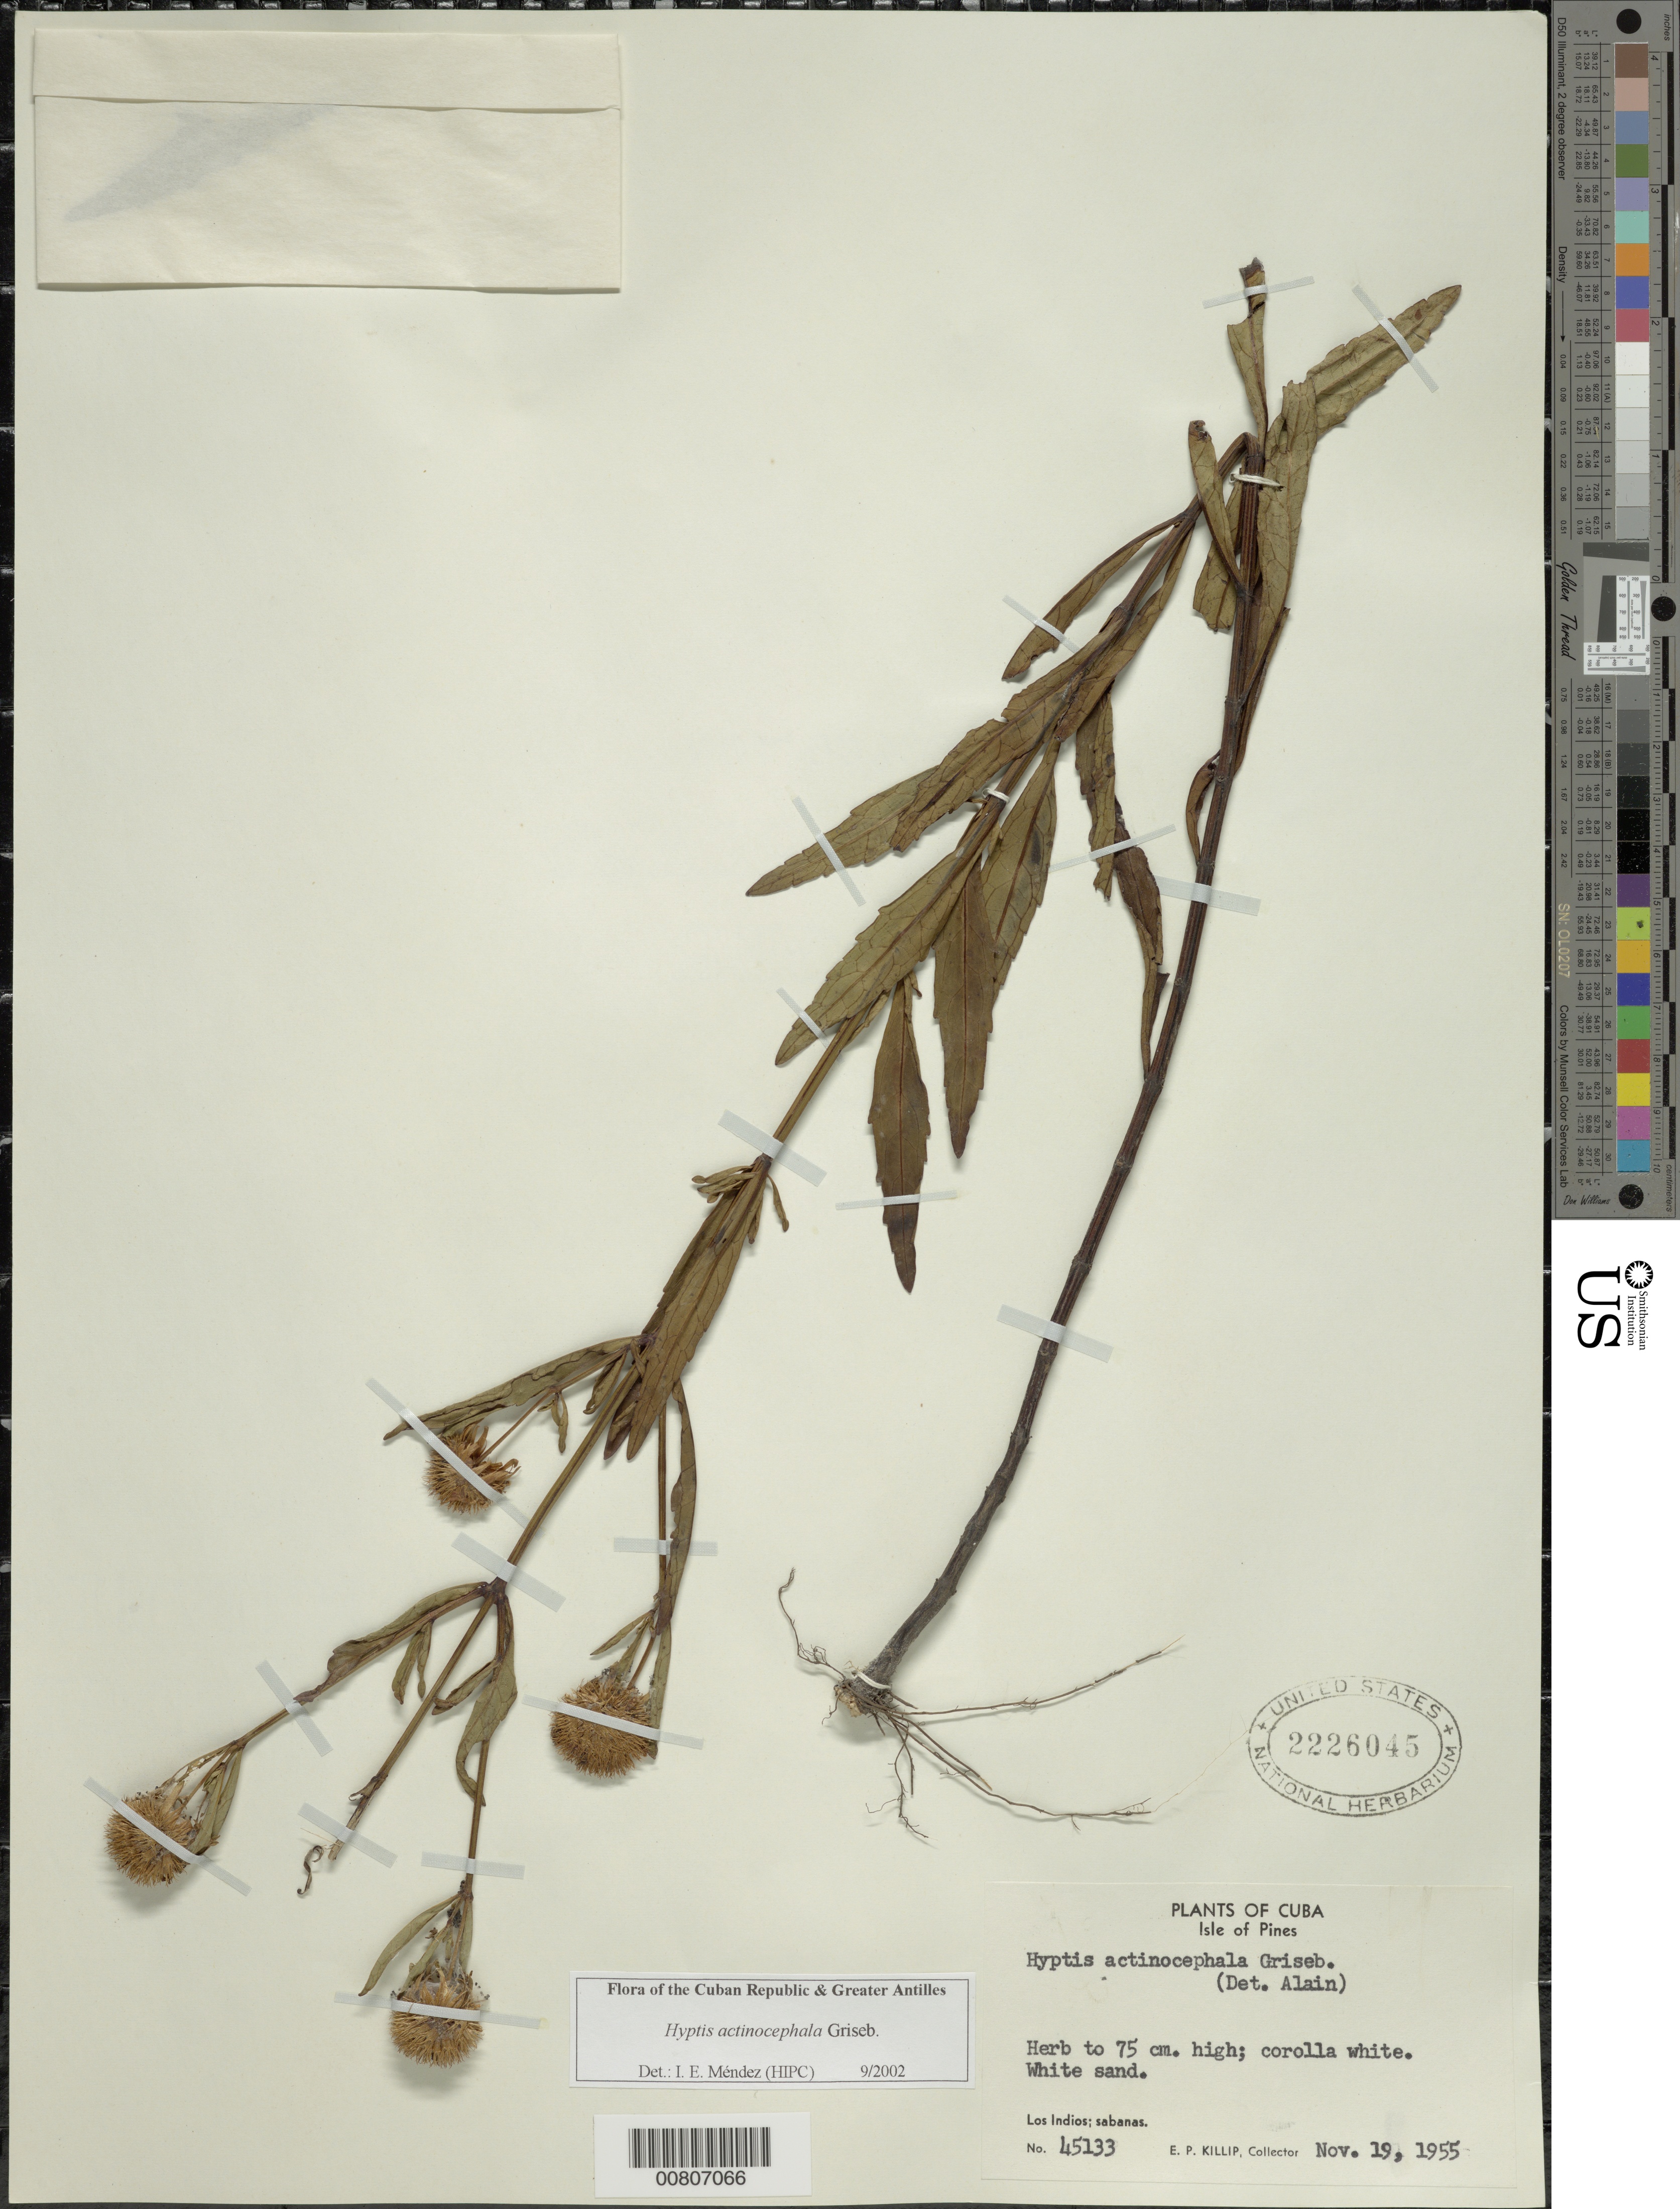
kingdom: Plantae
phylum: Tracheophyta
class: Magnoliopsida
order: Lamiales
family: Lamiaceae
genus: Hyptis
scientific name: Hyptis actinocephala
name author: Griseb.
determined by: Méndez, Isidro E., (HIPC)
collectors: E. P. Killip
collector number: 45133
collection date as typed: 19 Nov 1955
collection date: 1955-11-19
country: Cuba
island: Isla de la Juventud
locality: Isle of Pines, Los Indios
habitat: White sand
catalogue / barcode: US 2226045